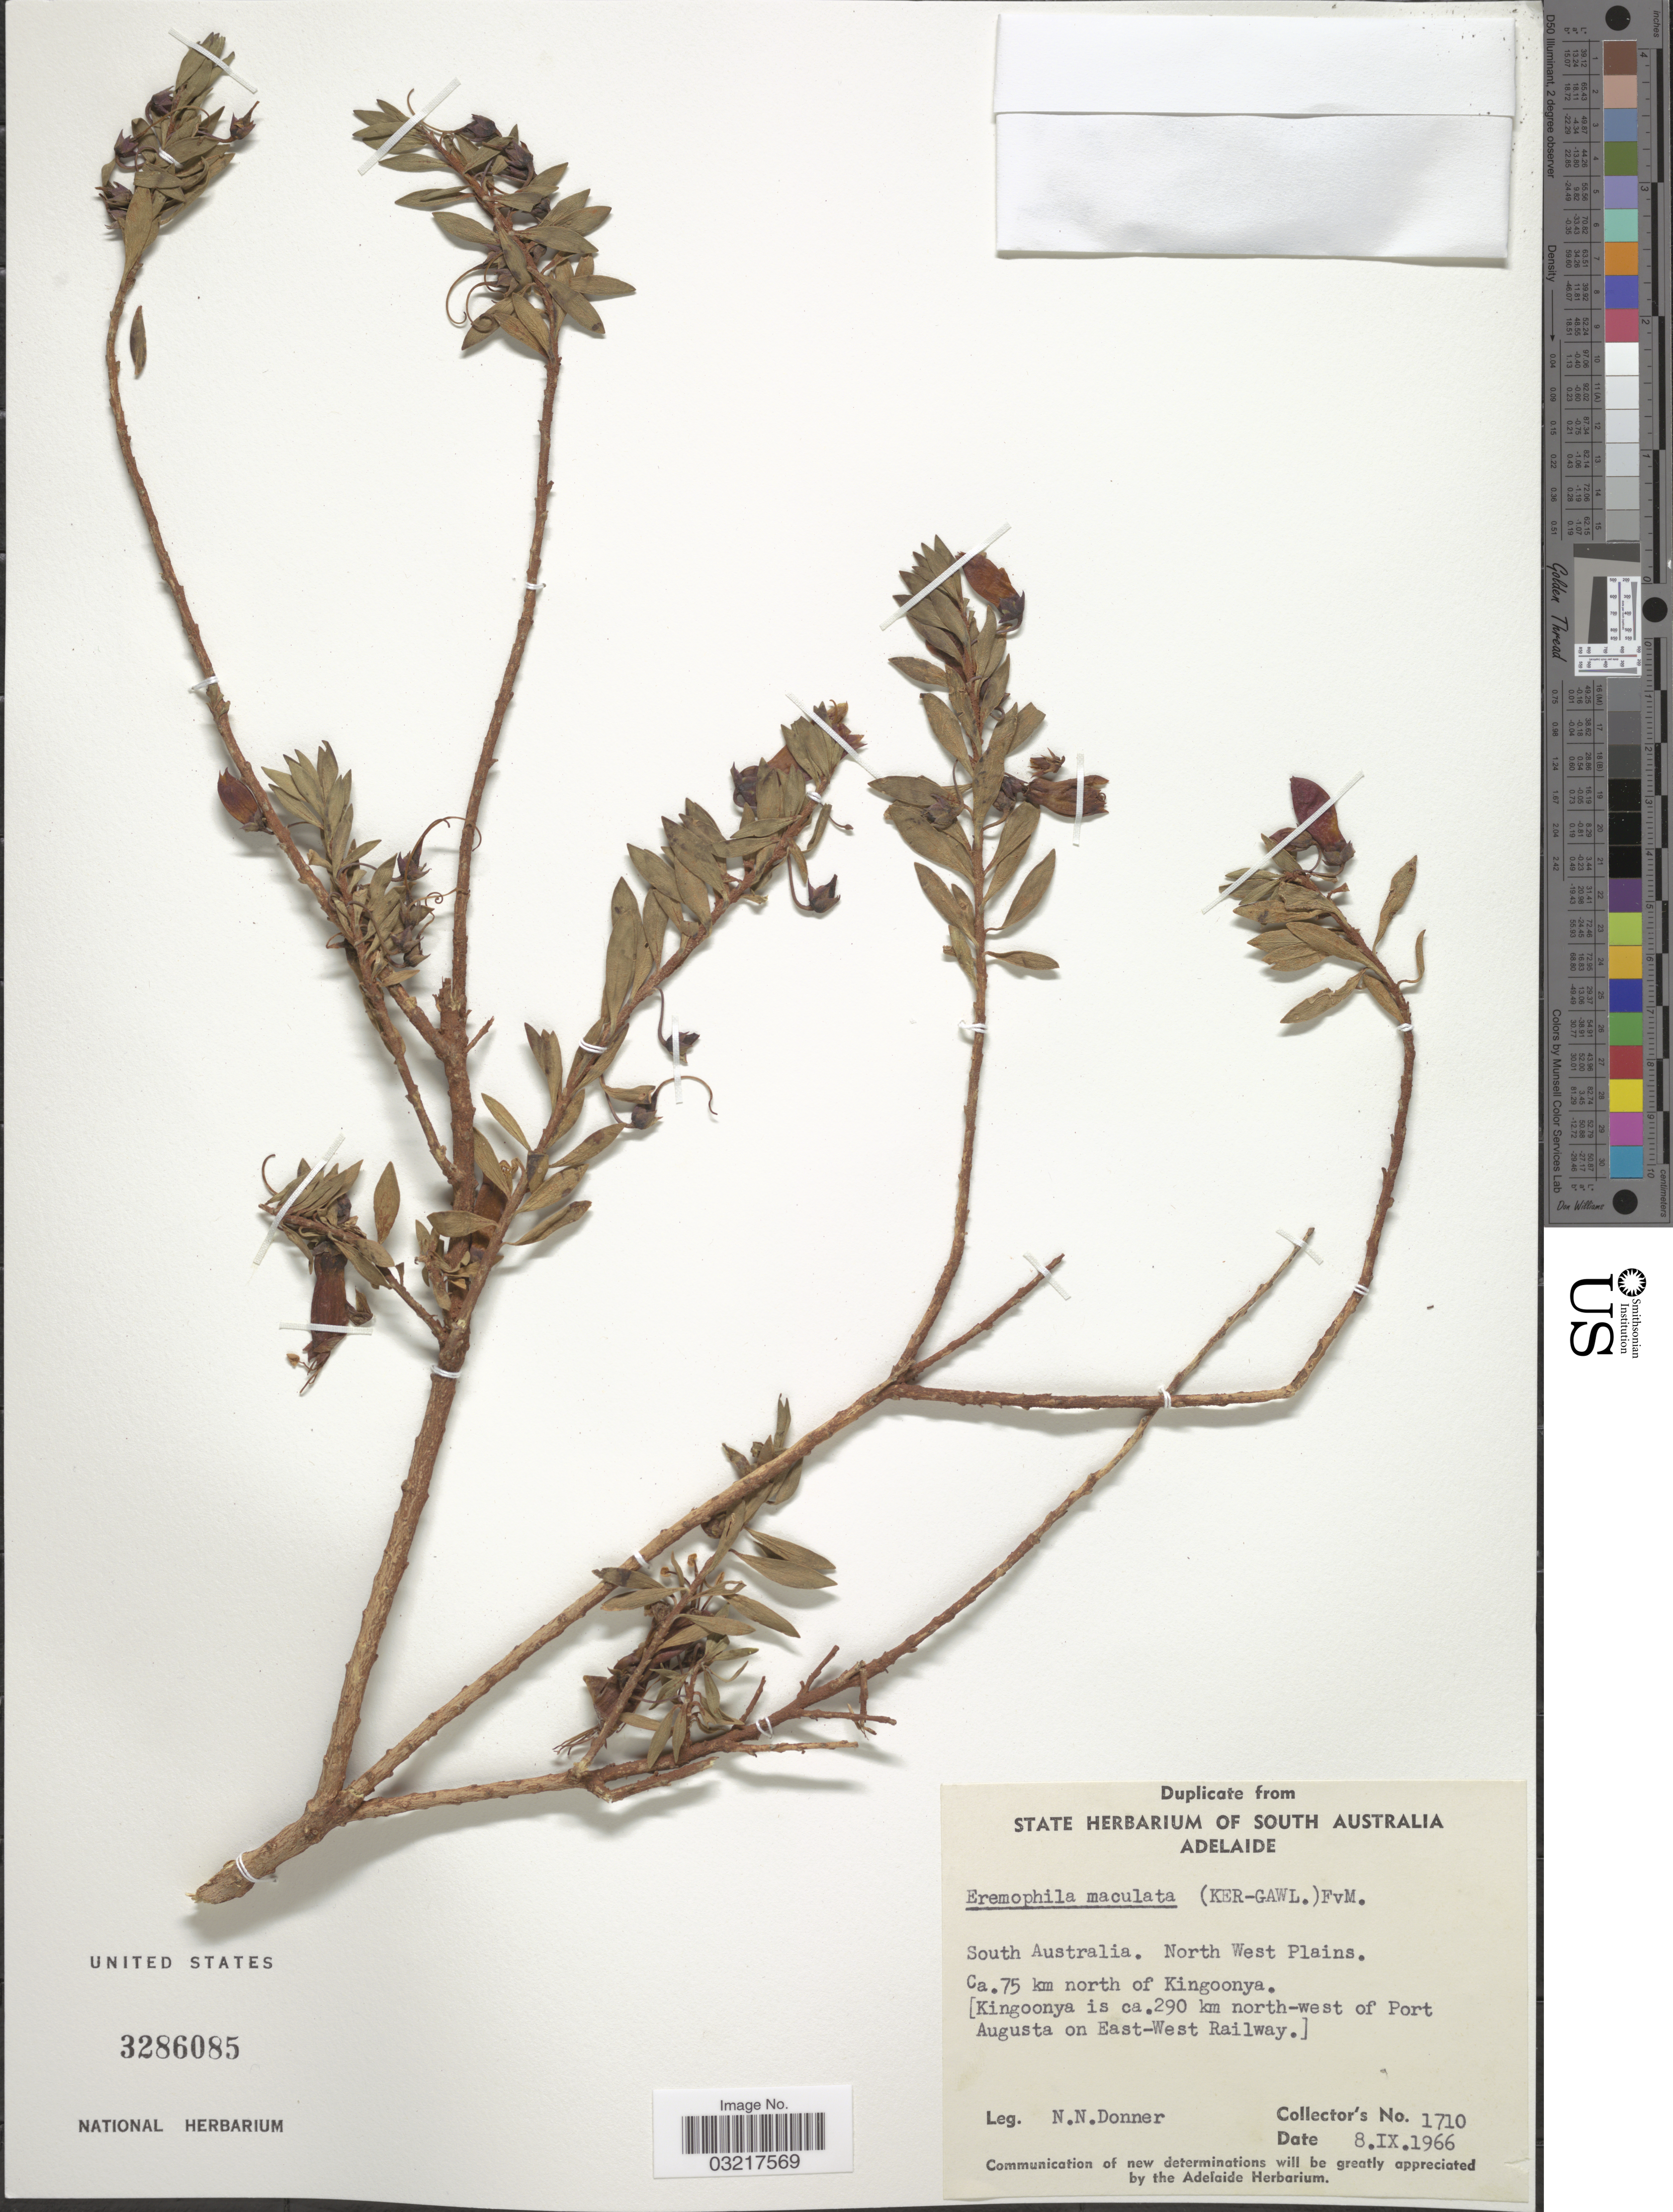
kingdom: Plantae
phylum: Tracheophyta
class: Magnoliopsida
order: Lamiales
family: Scrophulariaceae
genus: Eremophila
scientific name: Eremophila maculata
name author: (Ker Gawl.) F. Muell.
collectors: N. Donner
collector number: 1710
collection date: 1966-09-08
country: Australia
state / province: South Australia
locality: North West Plains. Ca. 75 km north of Kingoonya. [Kingoonya is ca.290 km north-west of Port Augusta on East-West Railway.].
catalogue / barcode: US 3286085